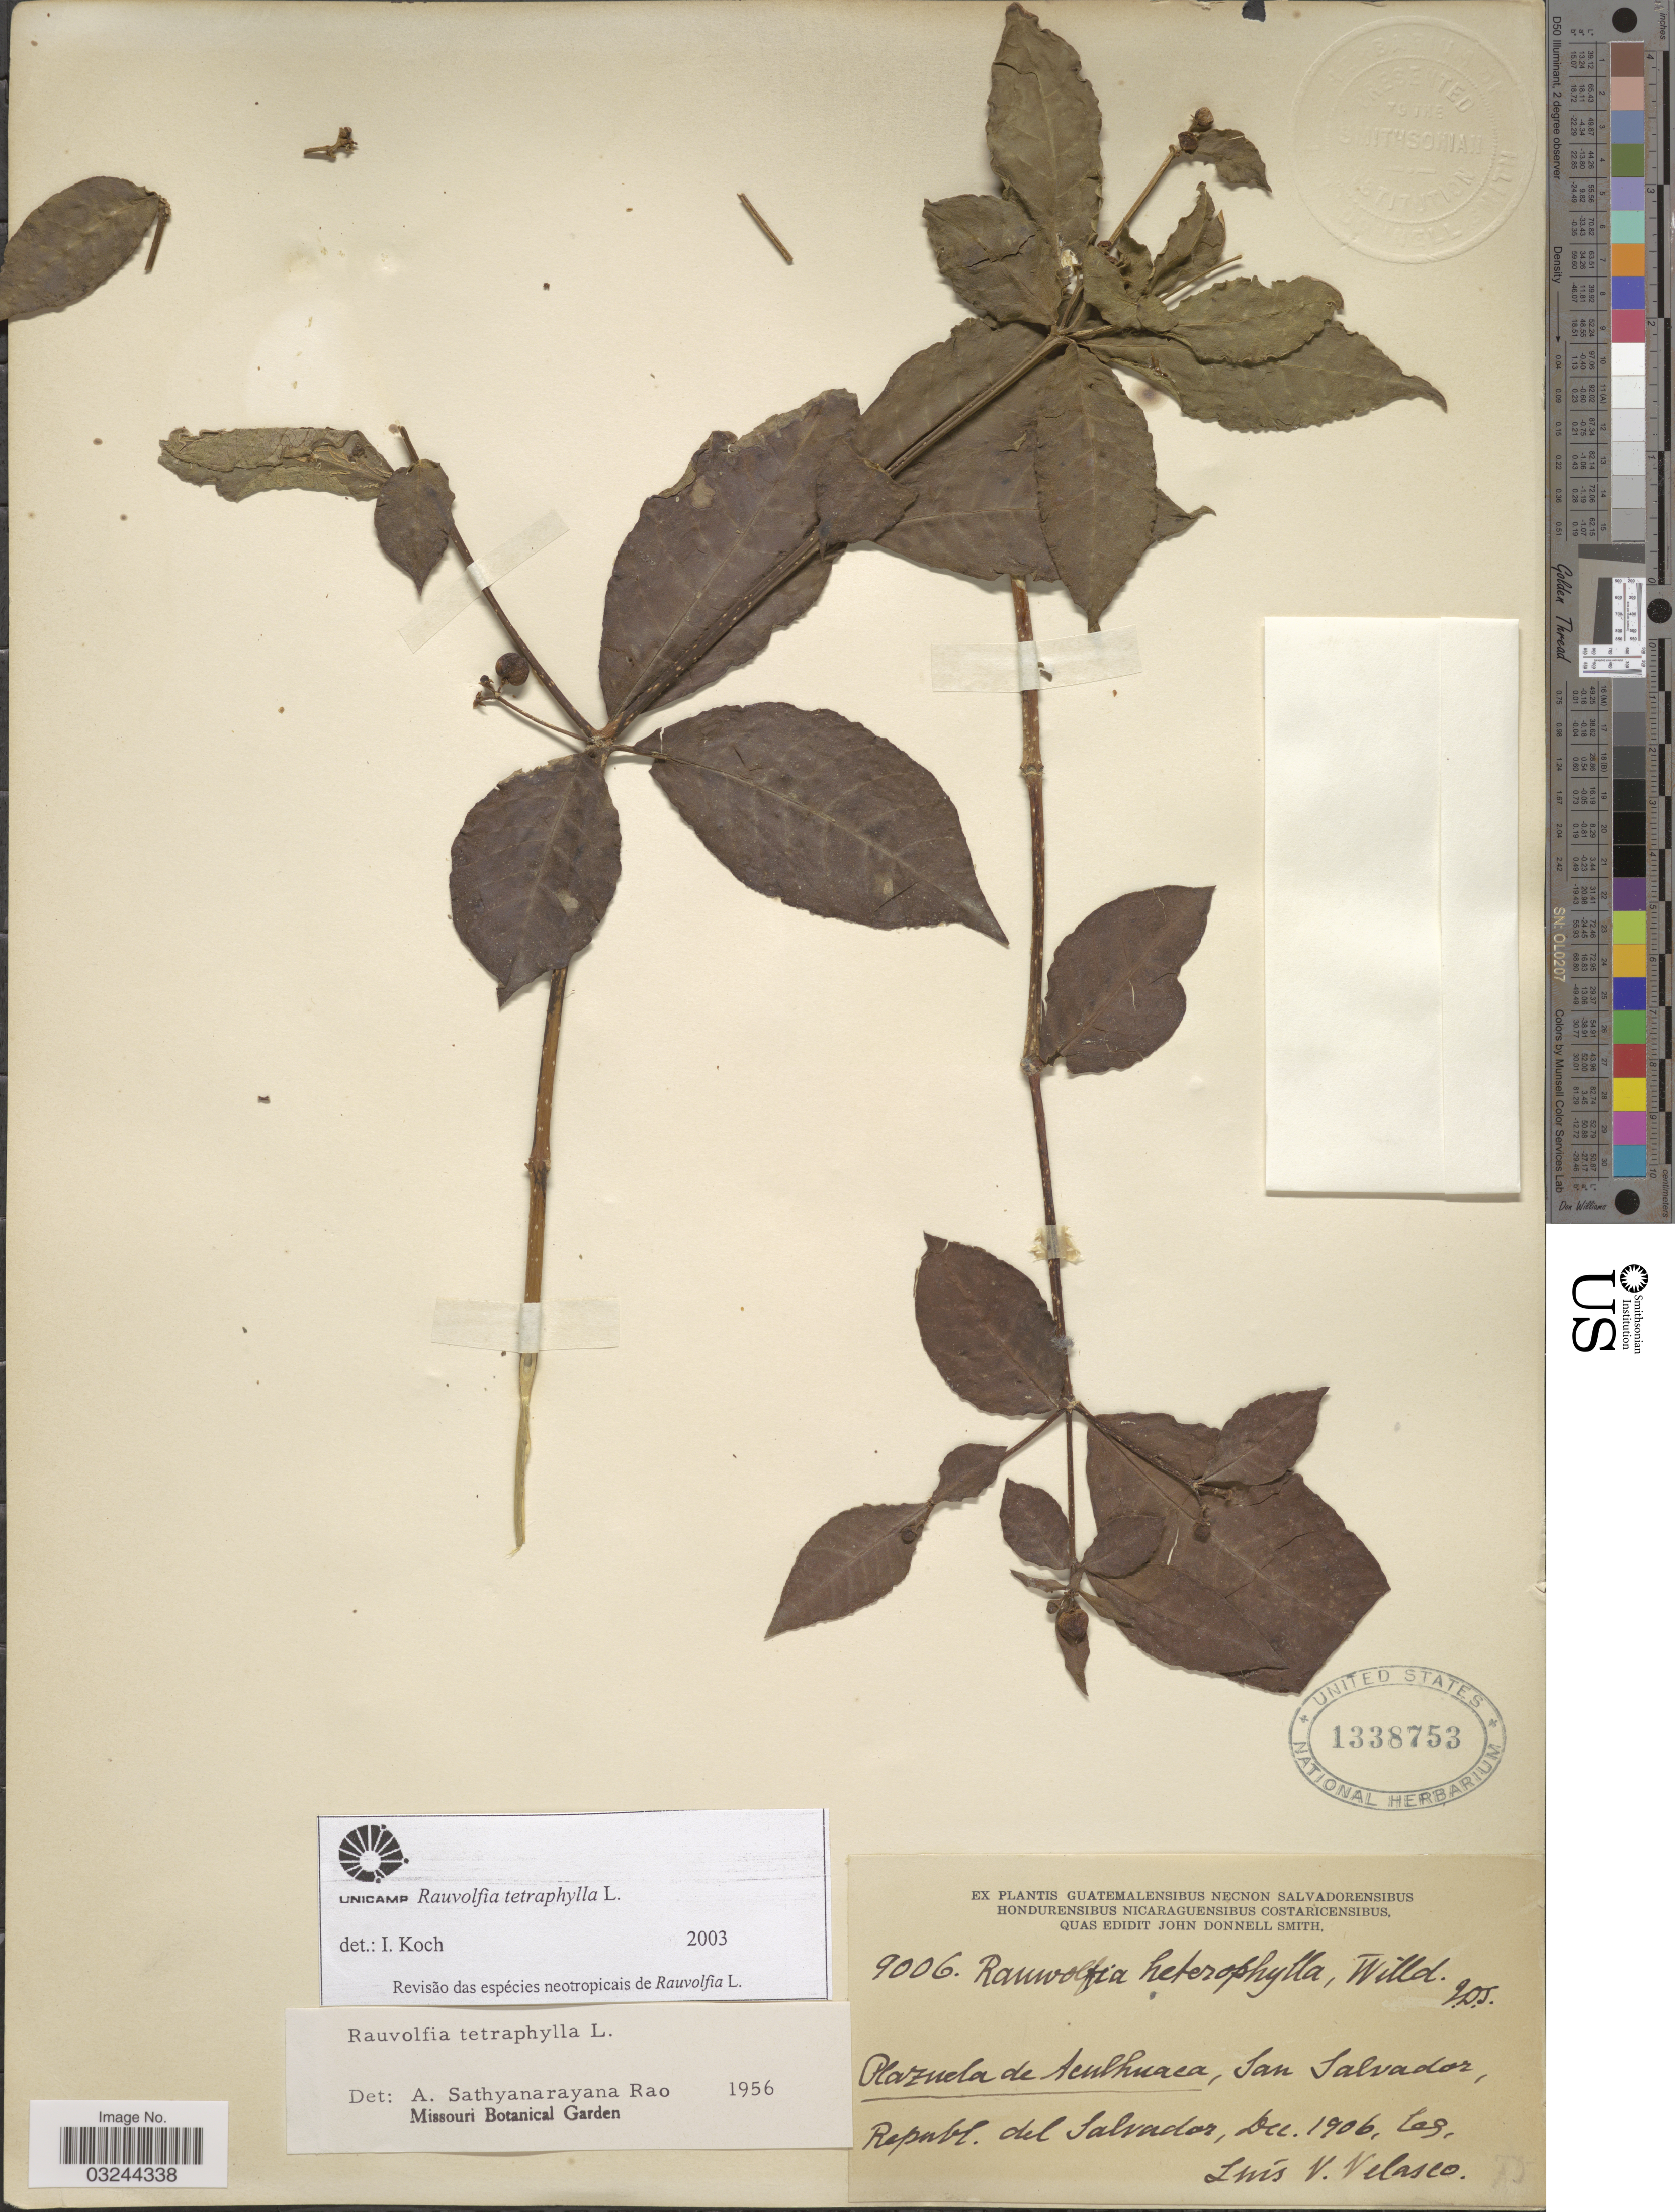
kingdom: Plantae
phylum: Tracheophyta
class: Magnoliopsida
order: Gentianales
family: Apocynaceae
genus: Rauvolfia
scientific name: Rauvolfia tetraphylla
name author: L.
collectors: L. Velasco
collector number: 9006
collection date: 1906-12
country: El Salvador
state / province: San Salvador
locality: Plazuela de Aculhuaca, San Salvador, Republ. del Salvador.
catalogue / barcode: US 1338753